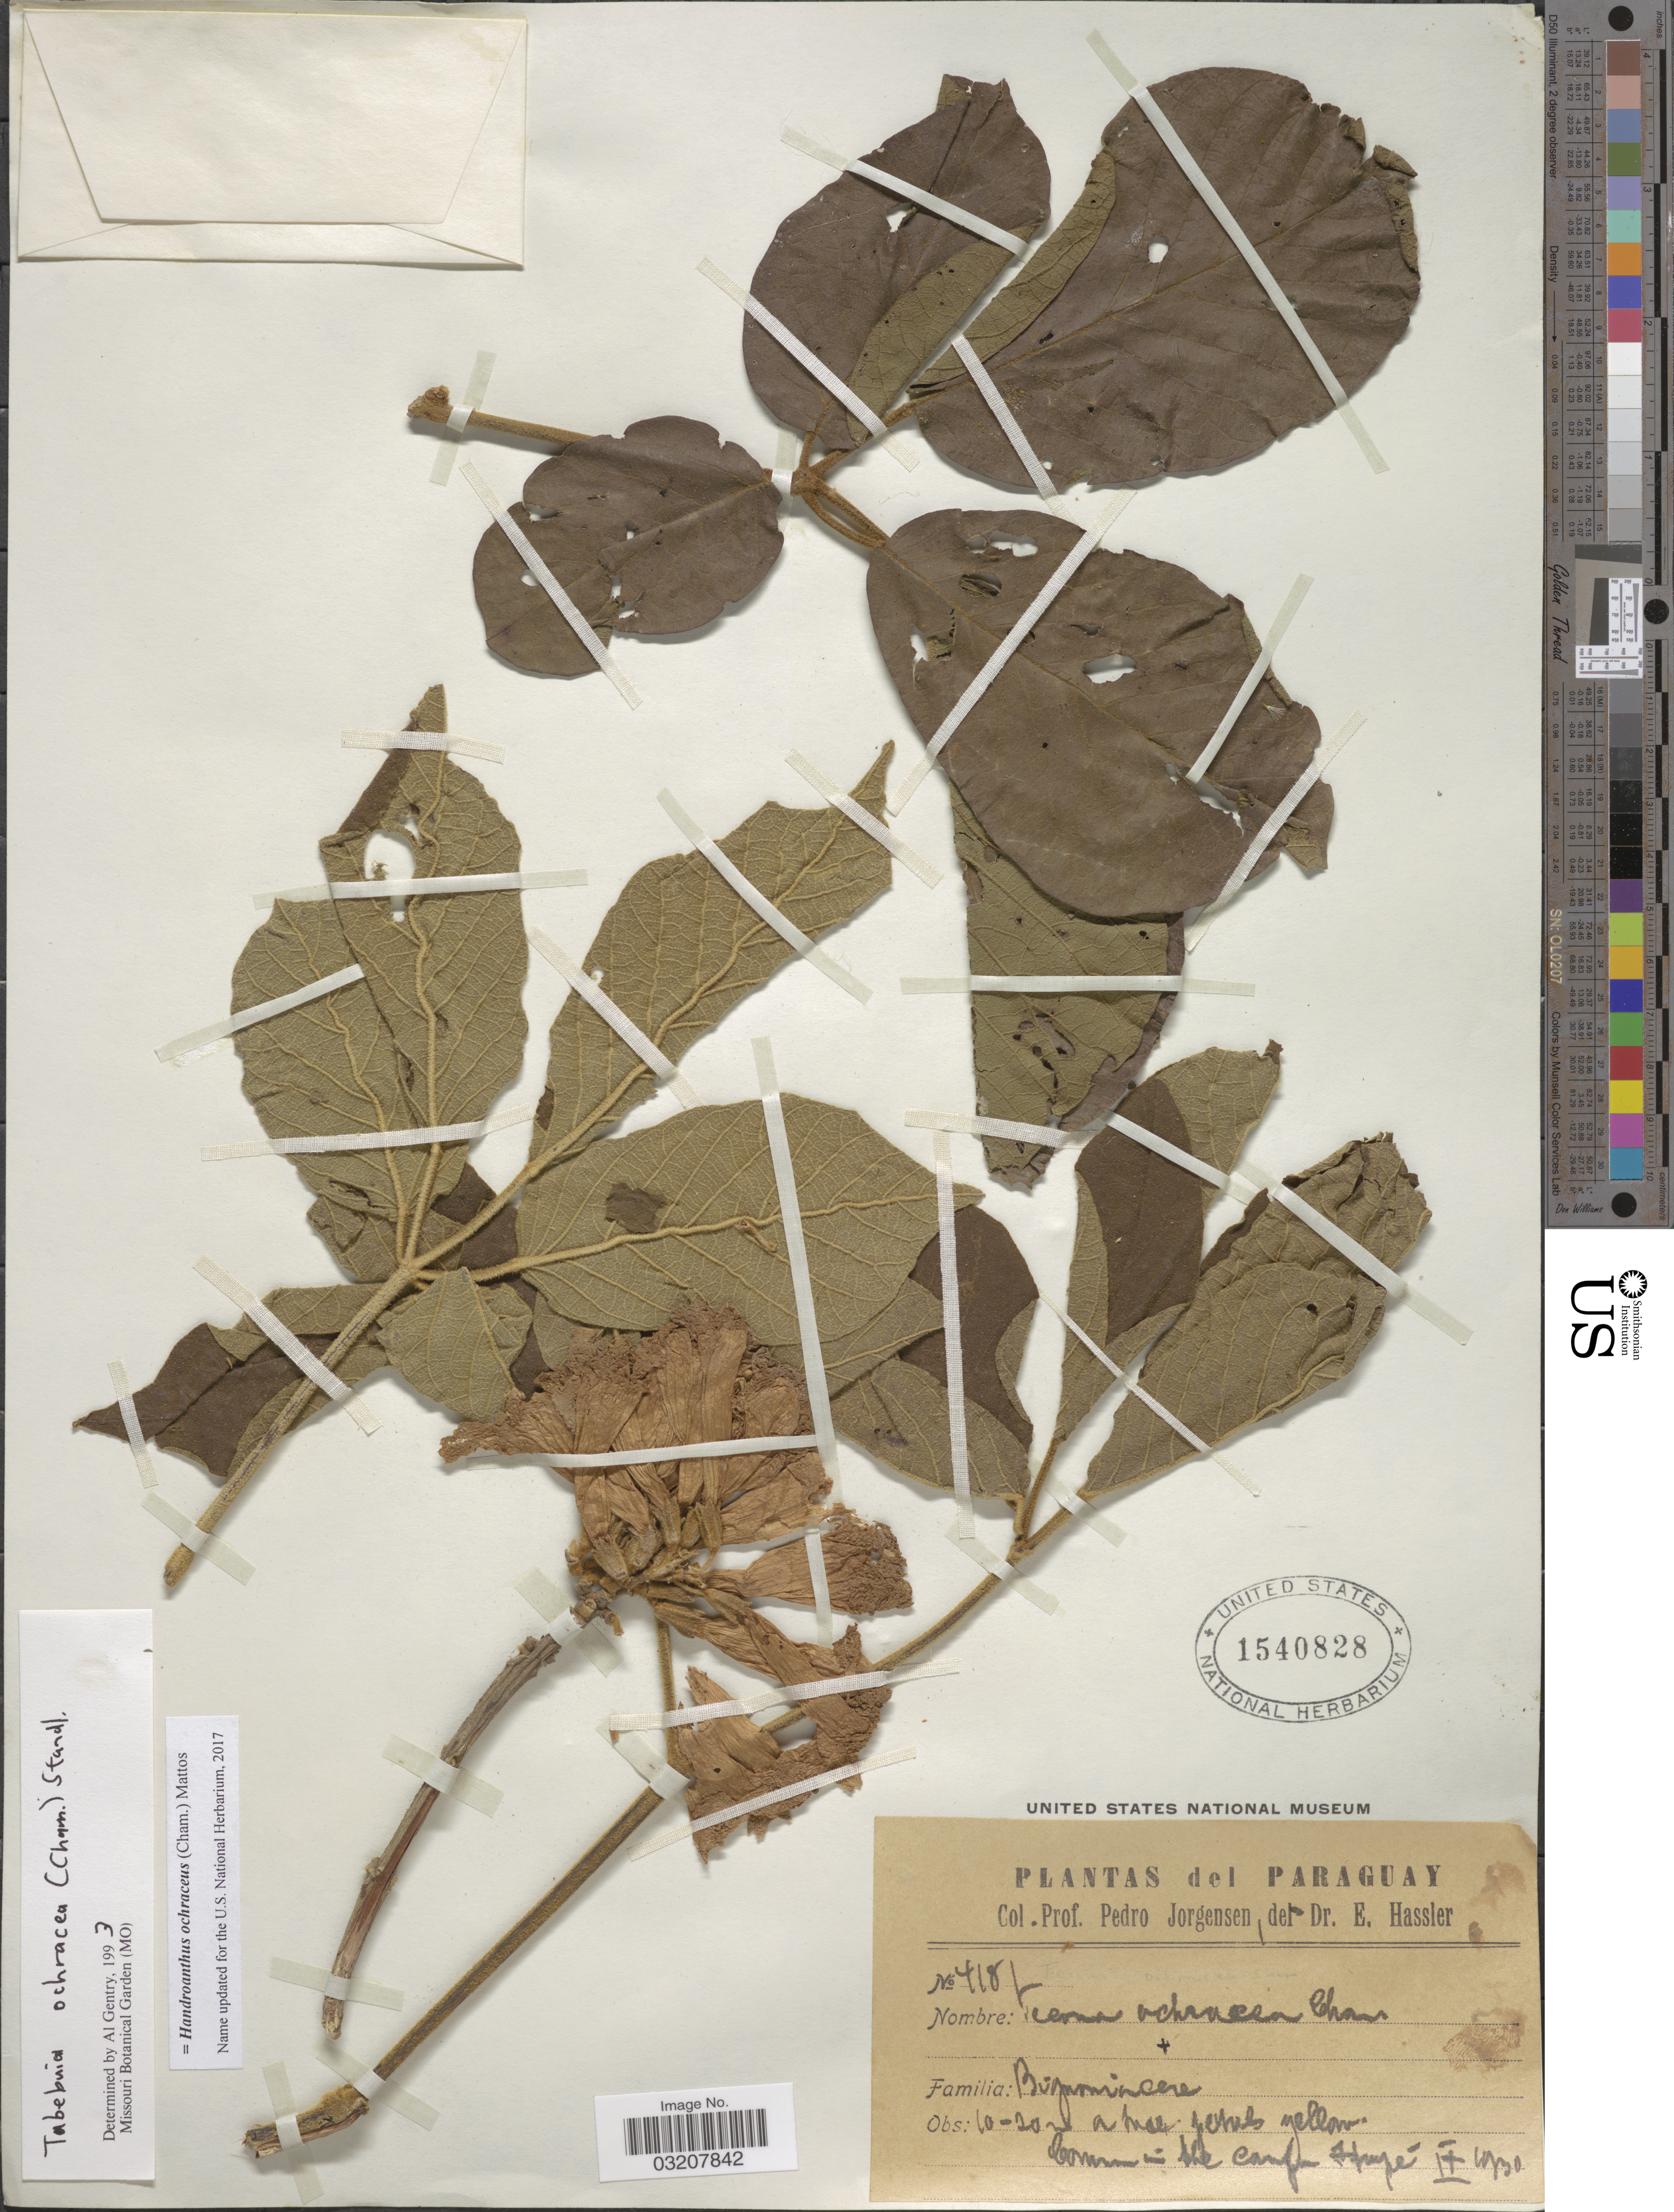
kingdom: Plantae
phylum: Tracheophyta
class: Magnoliopsida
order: Lamiales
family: Bignoniaceae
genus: Handroanthus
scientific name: Handroanthus ochraceus subsp. ochraceus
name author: (Cham.) Mattos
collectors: P. Jörgensen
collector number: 4188*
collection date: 1930-09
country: Paraguay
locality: Common in the Campo Itapé. [interpreted]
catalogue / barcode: US 1540828